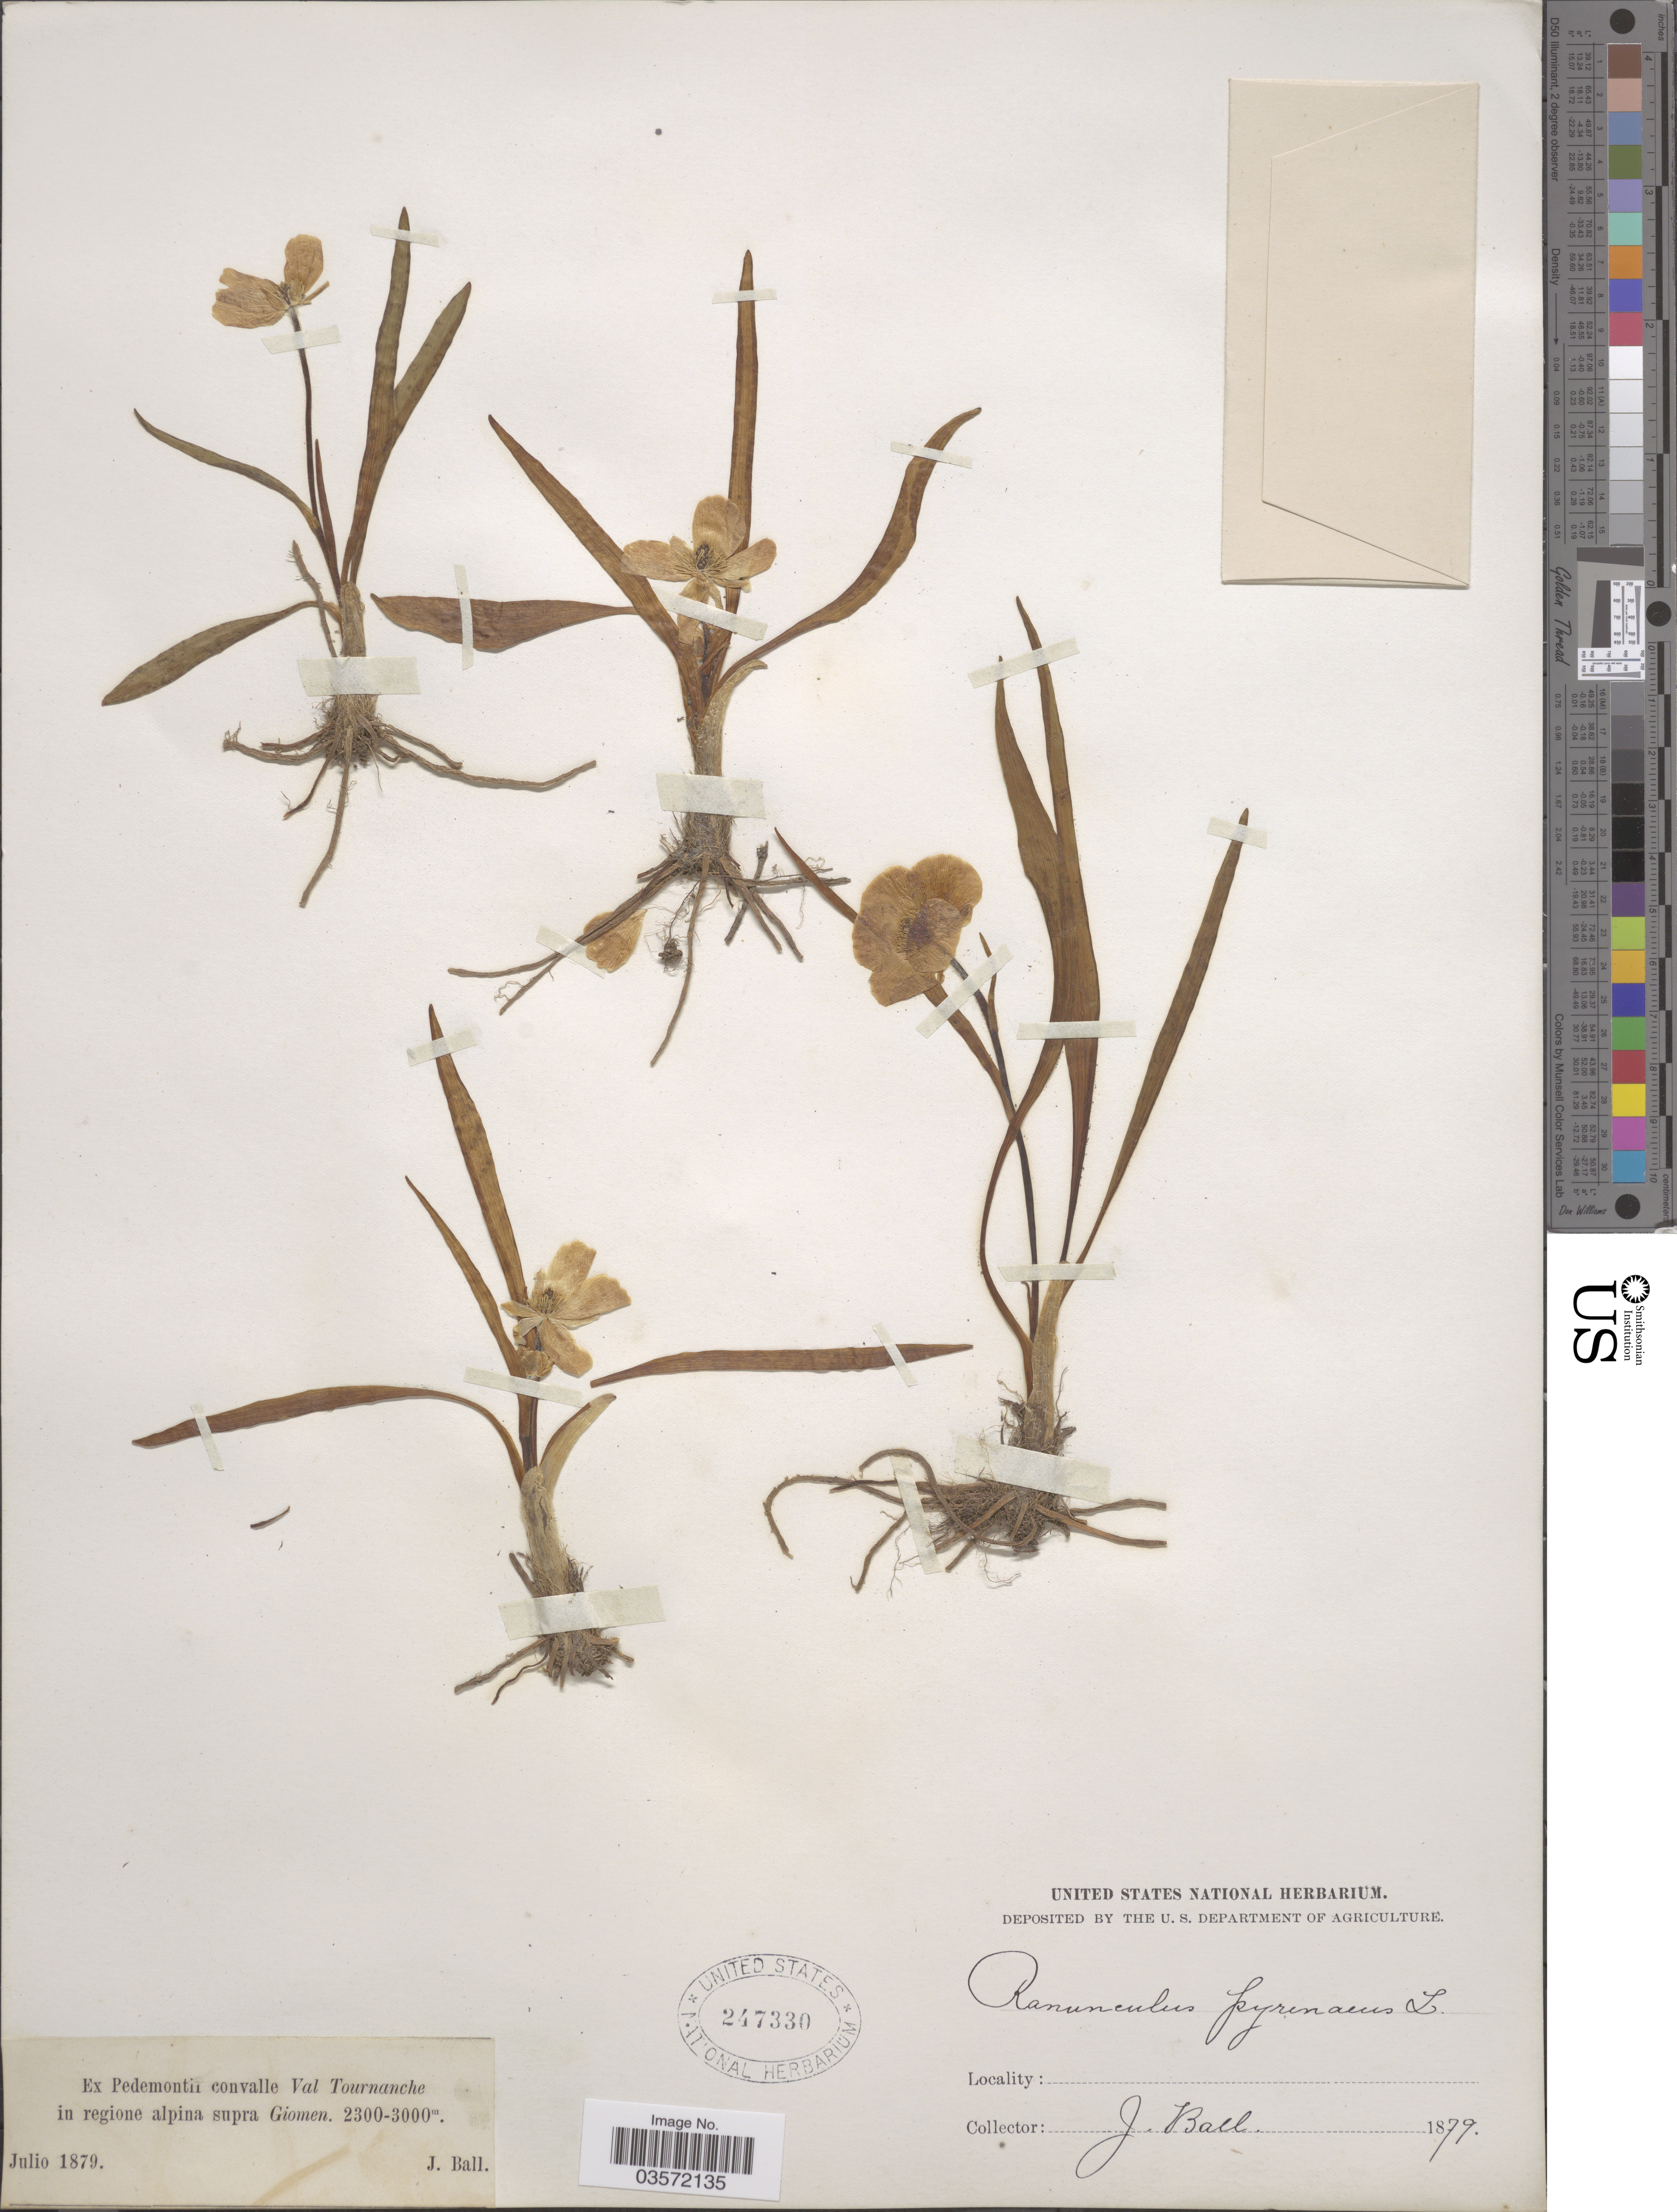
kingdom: Plantae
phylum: Tracheophyta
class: Magnoliopsida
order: Ranunculales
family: Ranunculaceae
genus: Ranunculus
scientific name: Ranunculus pyrenaeus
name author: L.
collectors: J. Ball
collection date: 1879-07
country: Italy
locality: Ex Pedemonti [illegible text] convalle Val Tournanche in regione alpina supra Giomen.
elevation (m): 2300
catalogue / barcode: US 247330